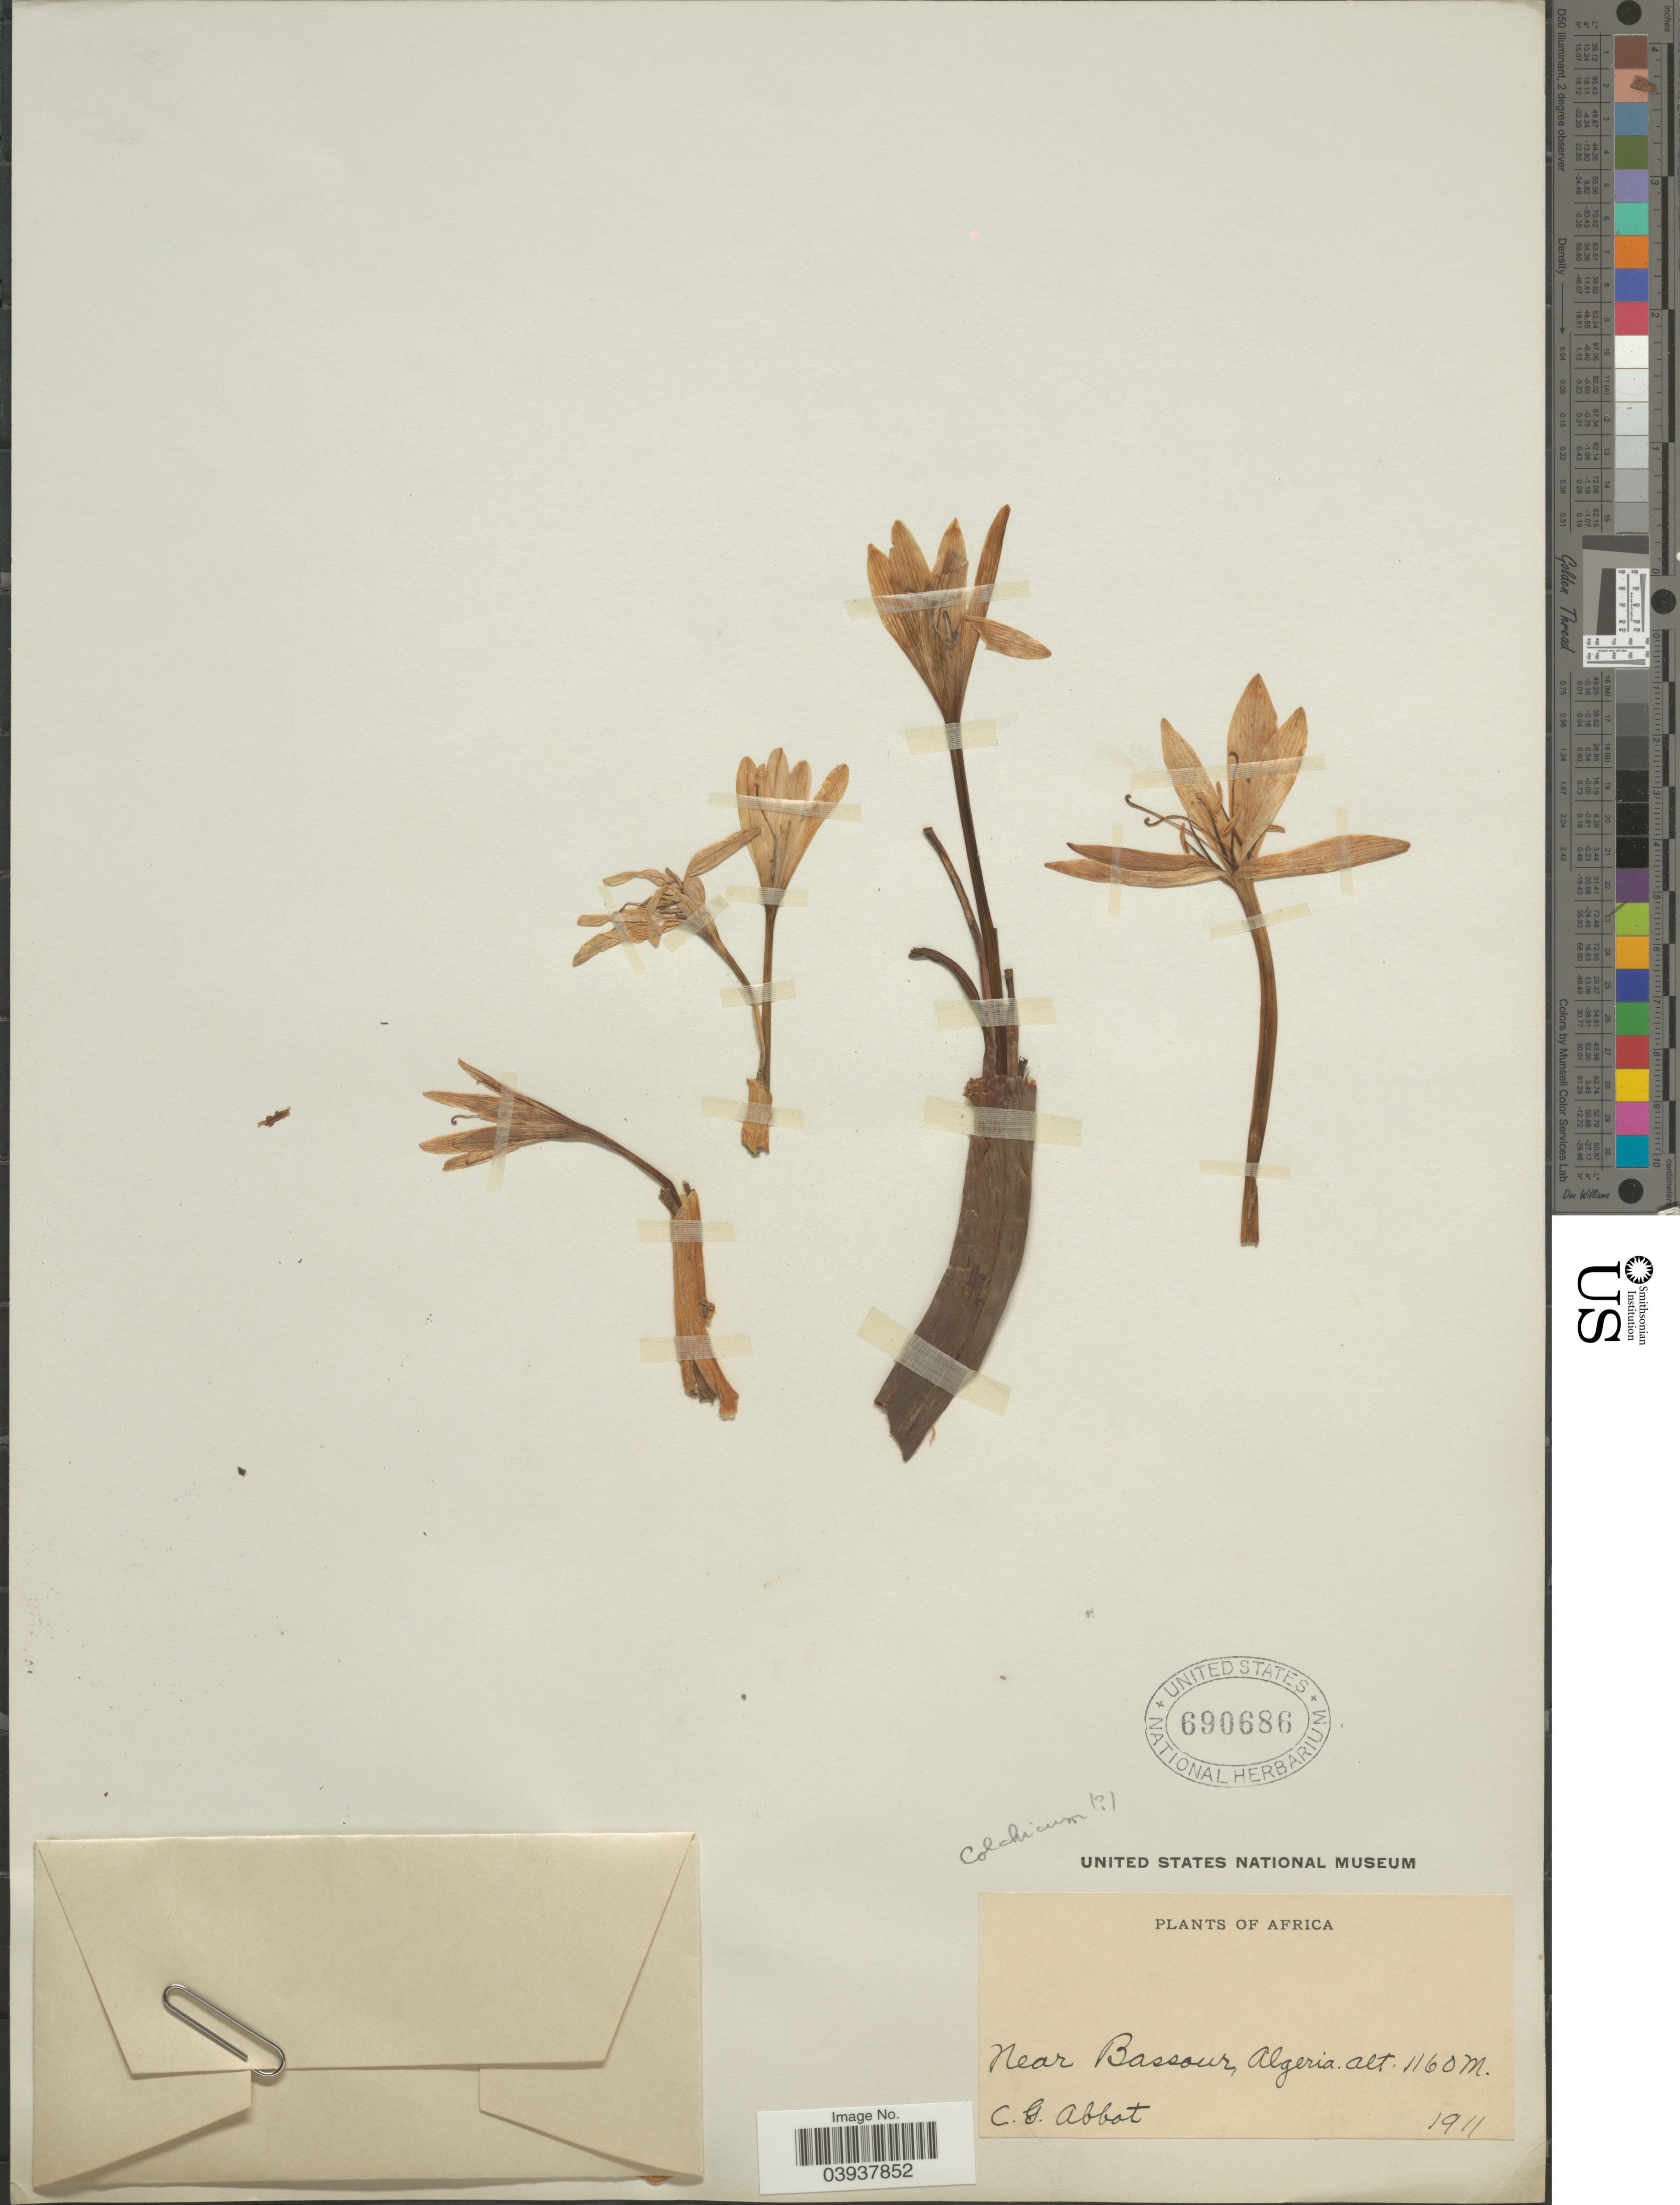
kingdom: Plantae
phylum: Tracheophyta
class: Liliopsida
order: Liliales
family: Colchicaceae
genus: Colchicum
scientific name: Colchicum sp.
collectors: C. G. Abbott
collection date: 1911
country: Algeria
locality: Near Bassour.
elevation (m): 1160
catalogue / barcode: US 690686